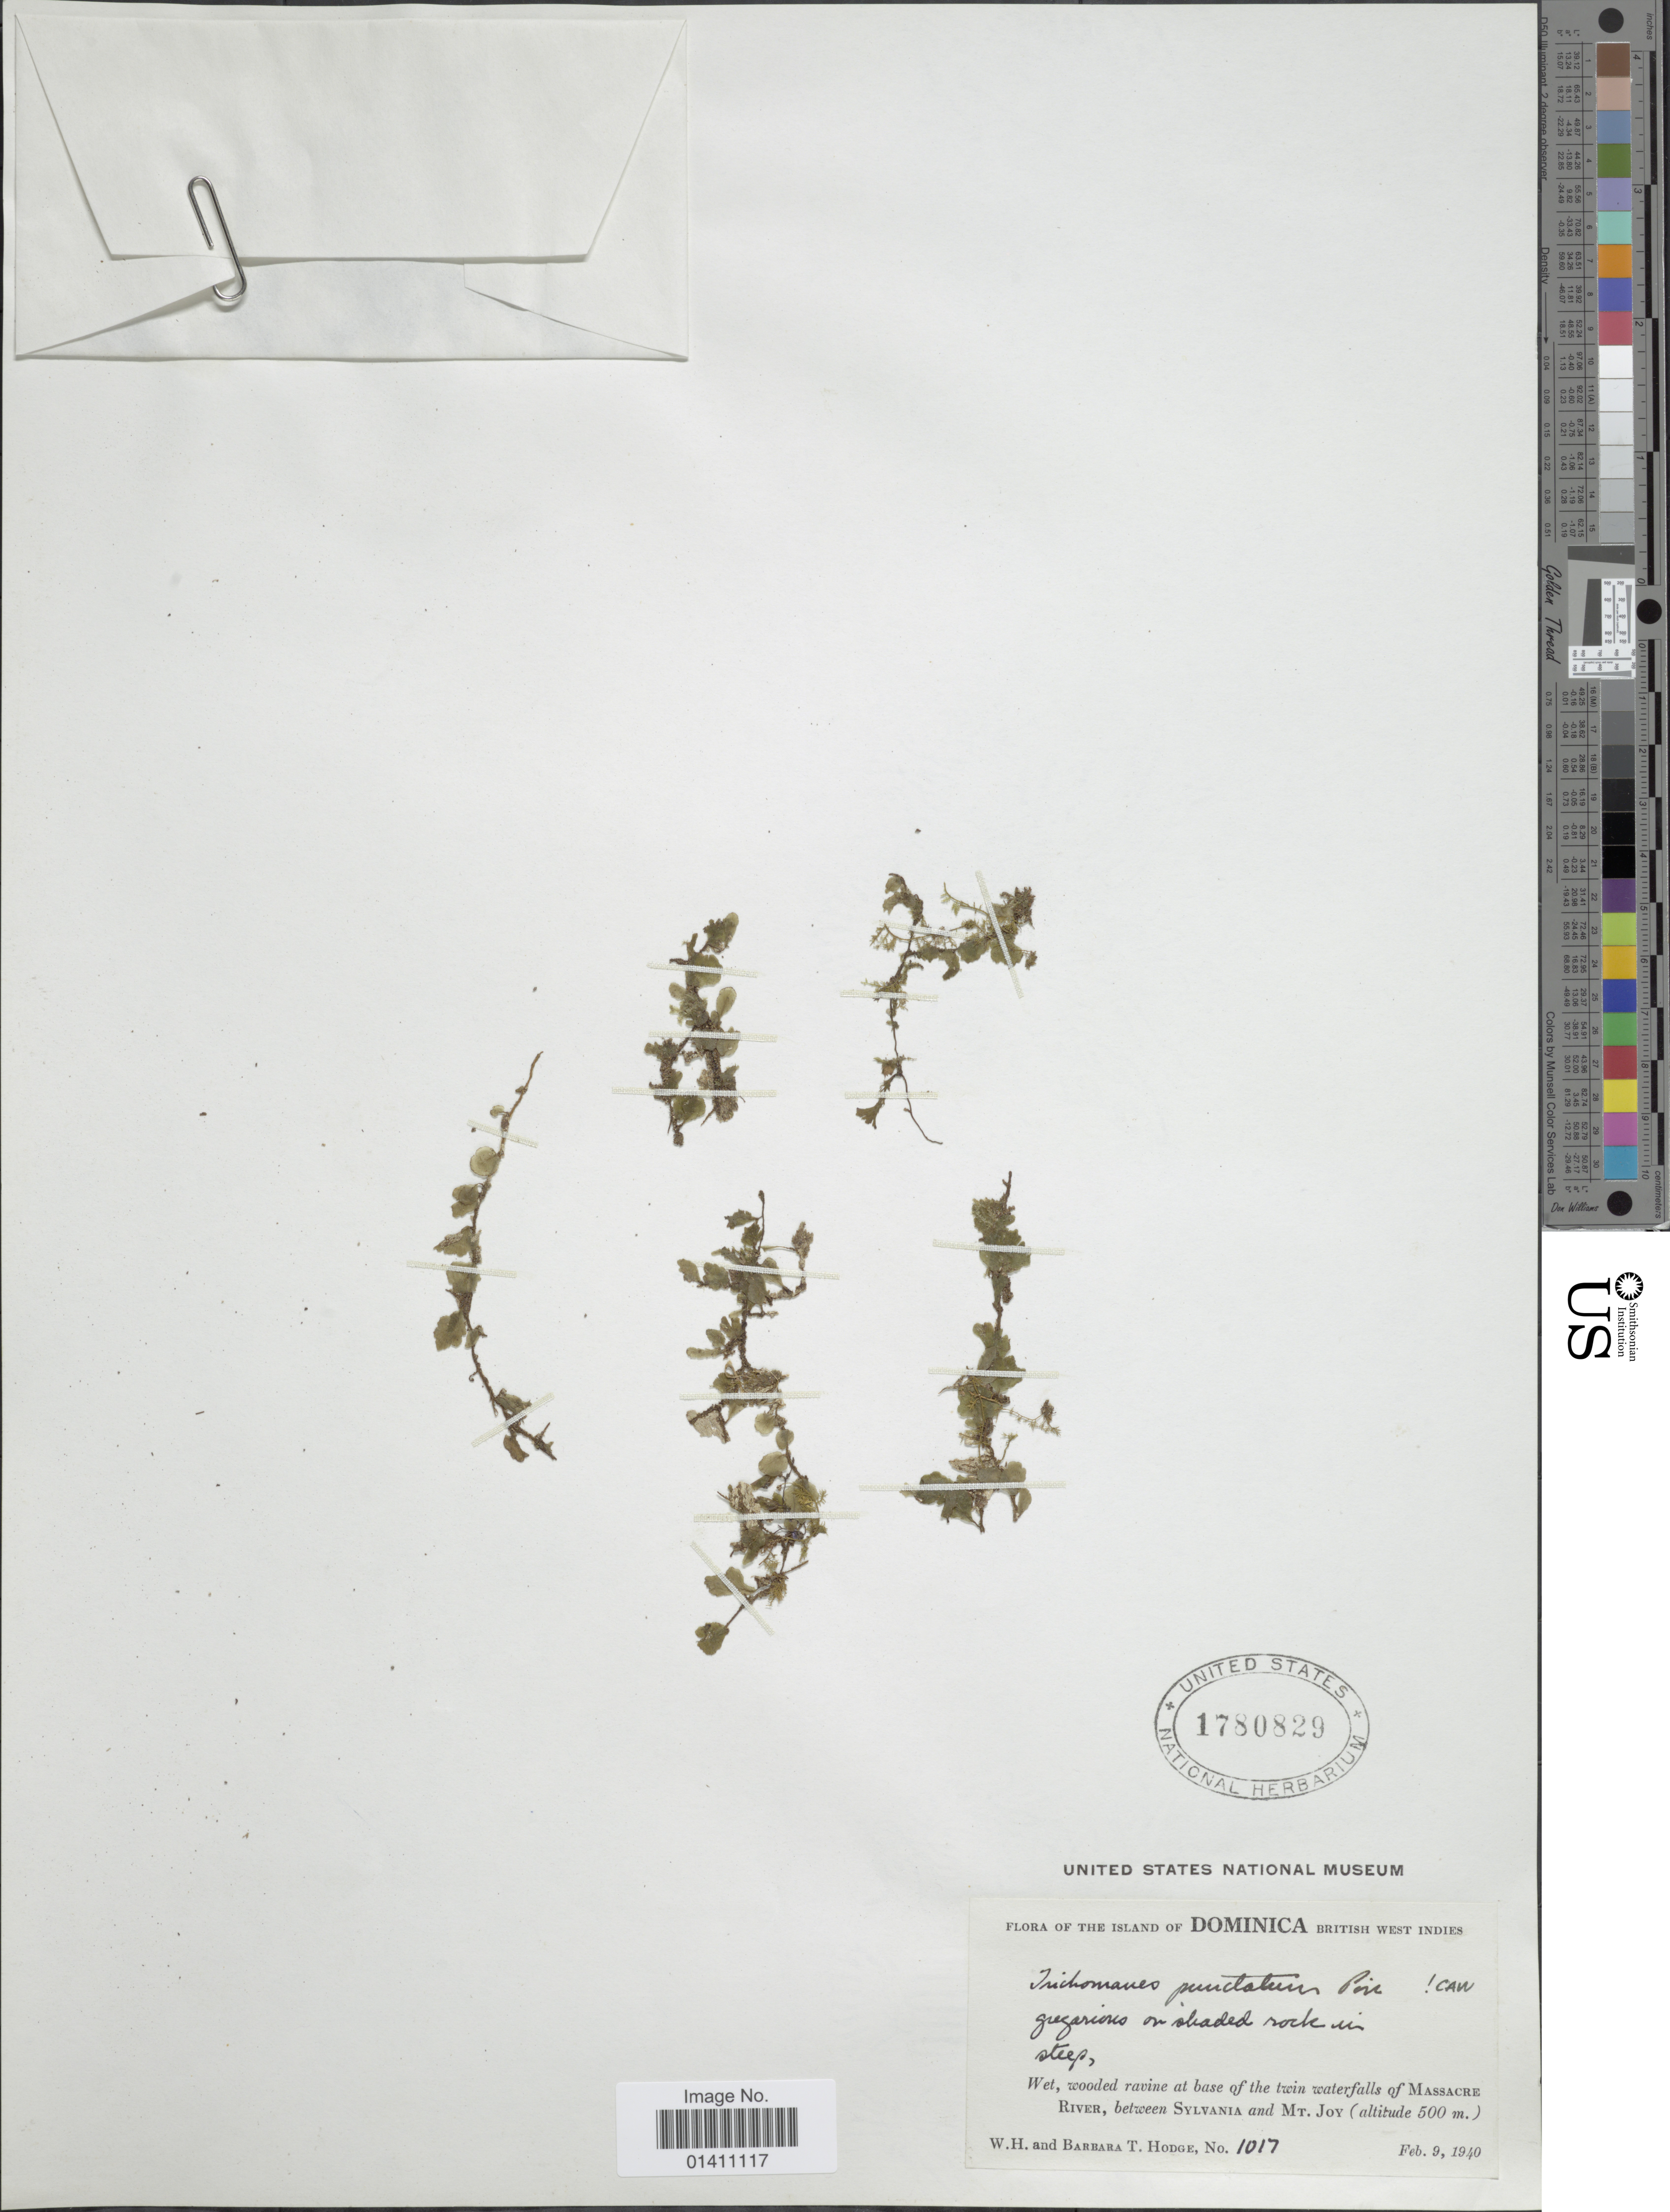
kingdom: Plantae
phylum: Tracheophyta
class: Polypodiopsida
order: Hymenophyllales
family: Hymenophyllaceae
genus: Didymoglossum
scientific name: Didymoglossum punctatum subsp. punctatum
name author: (Poir.) Desv.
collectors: W. Hodge & B. Hodge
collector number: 1017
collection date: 1940-02-09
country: Dominica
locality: British West Indies. Wet, wooded ravine at base of the twin waterfalls of Massacre River, between Sylvania and Mt. Joy.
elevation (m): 500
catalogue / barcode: US 1780829